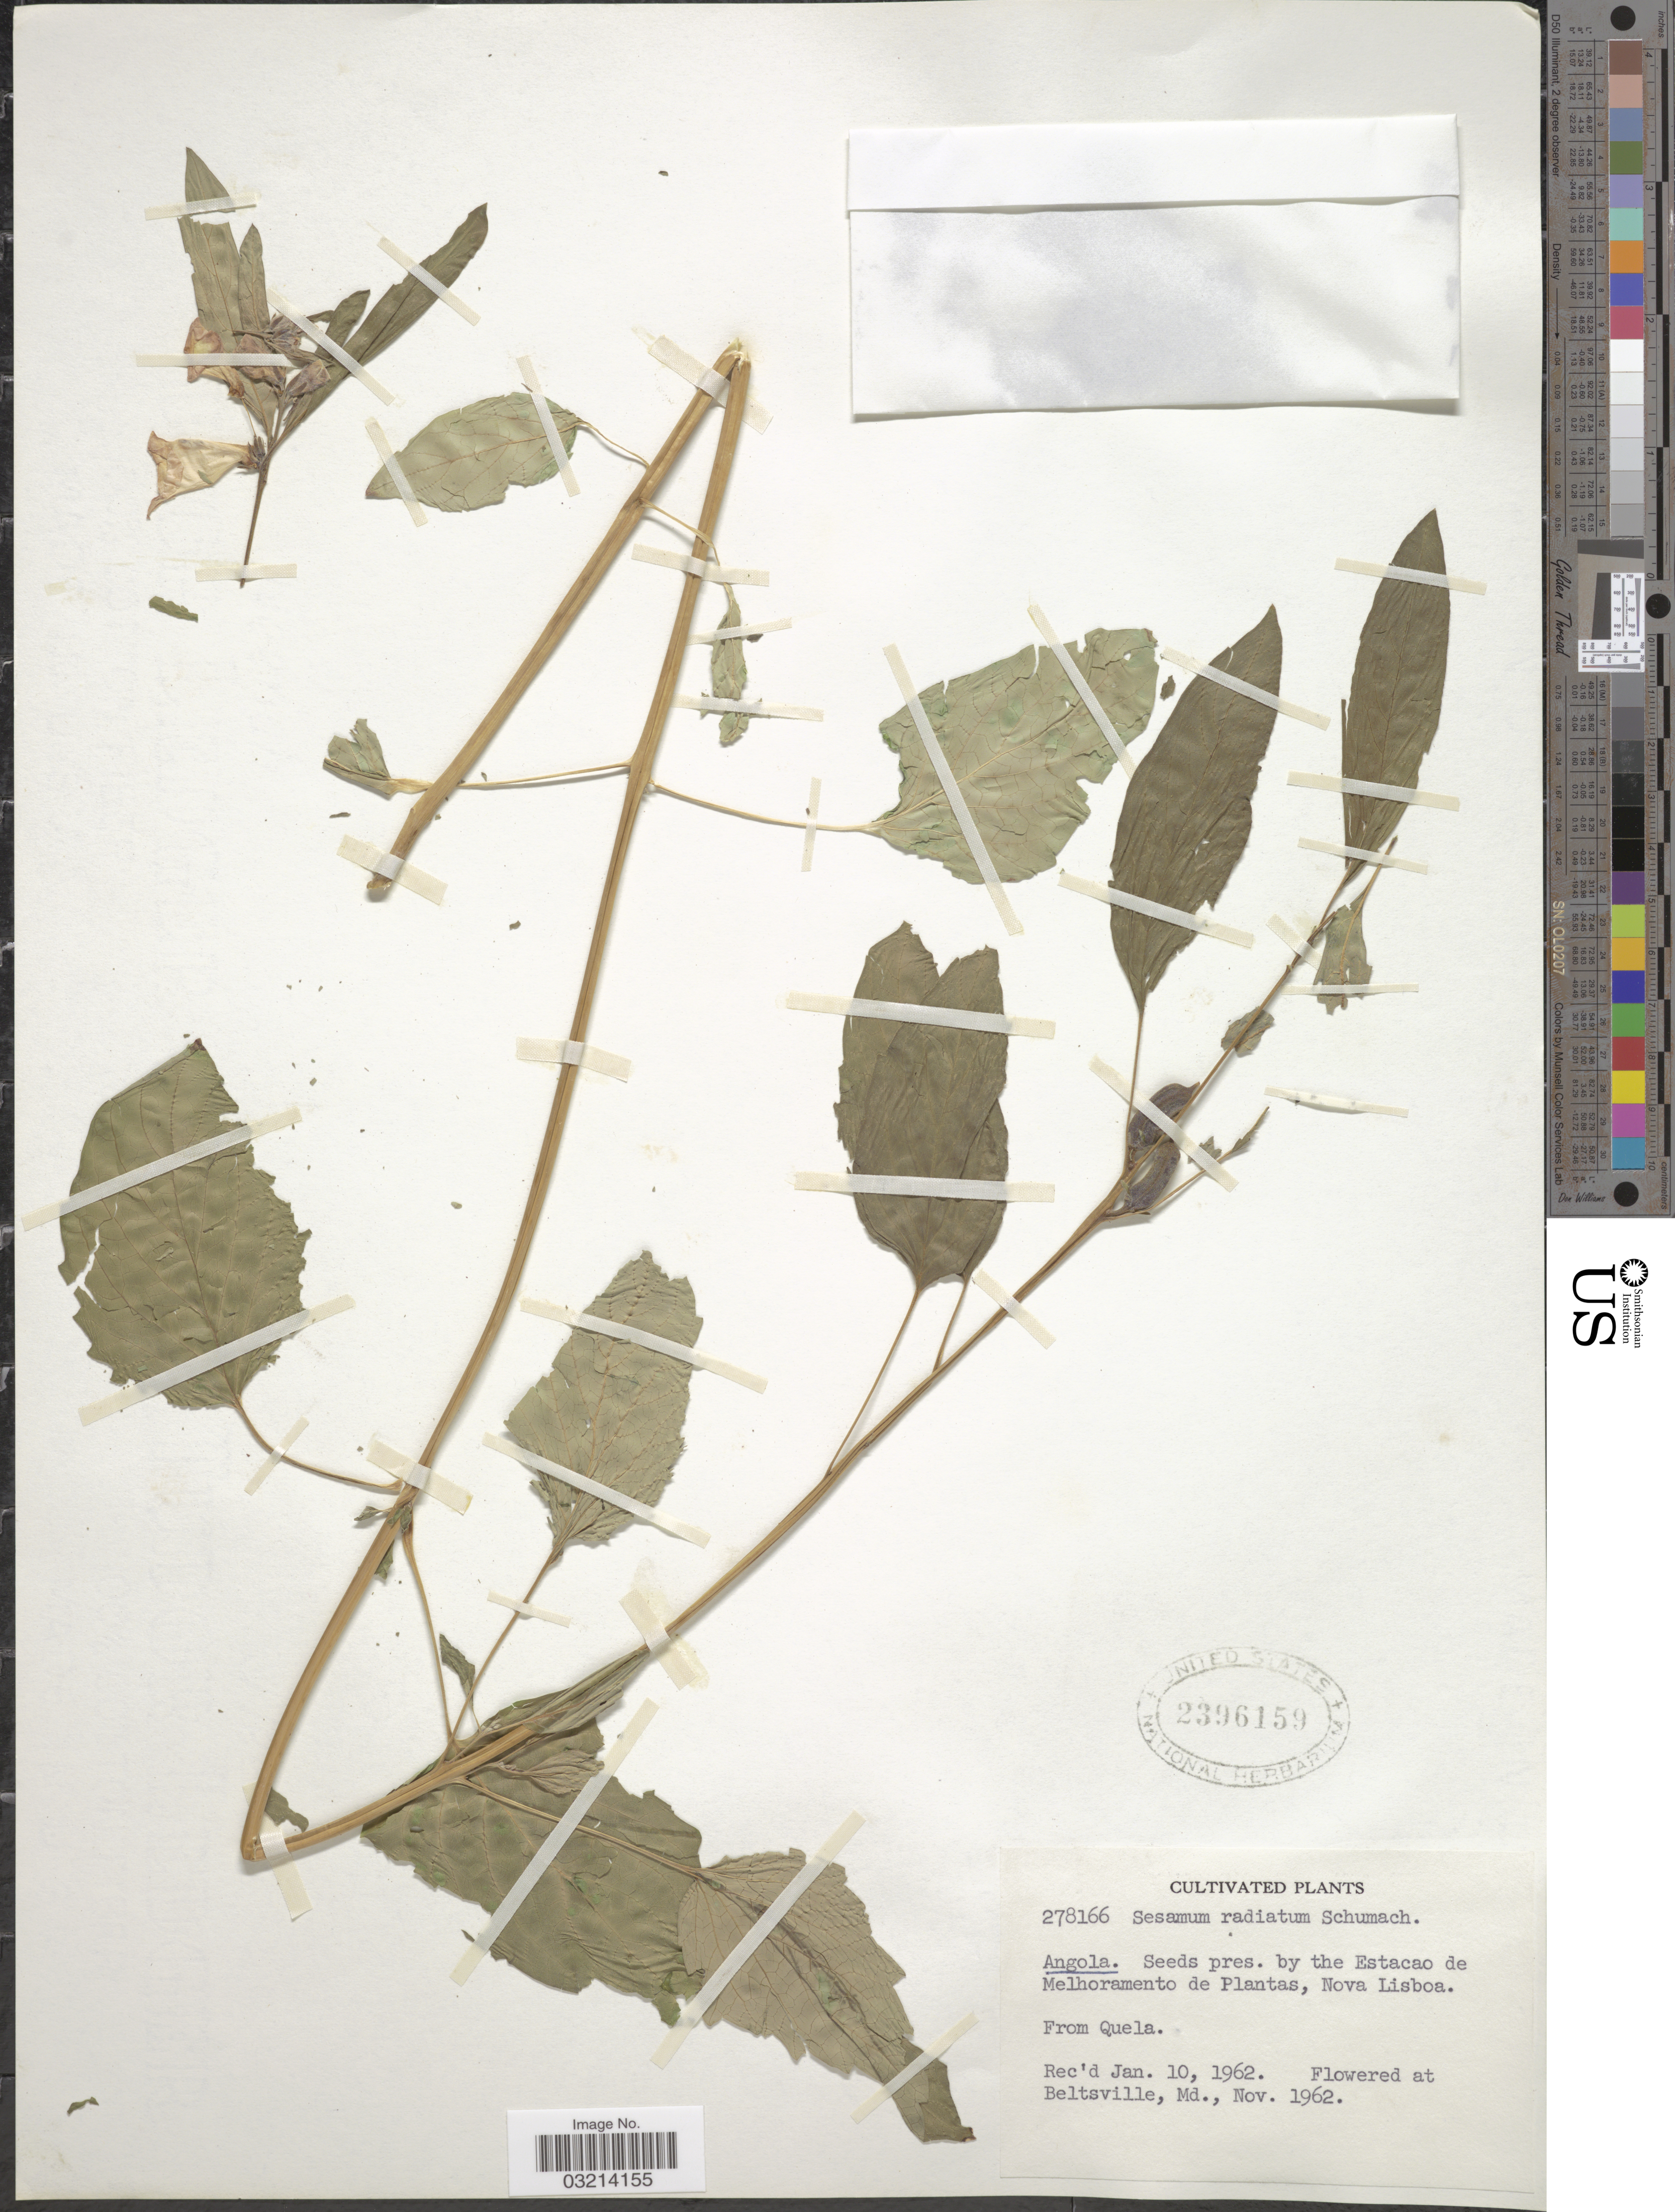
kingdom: Plantae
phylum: Tracheophyta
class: Magnoliopsida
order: Lamiales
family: Pedaliaceae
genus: Sesamum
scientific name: Sesamum radiatum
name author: Schum. & Thonn.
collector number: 278166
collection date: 1962-11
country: United States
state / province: Maryland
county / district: Prince George's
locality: At Beltsville.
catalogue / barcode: US 2396159